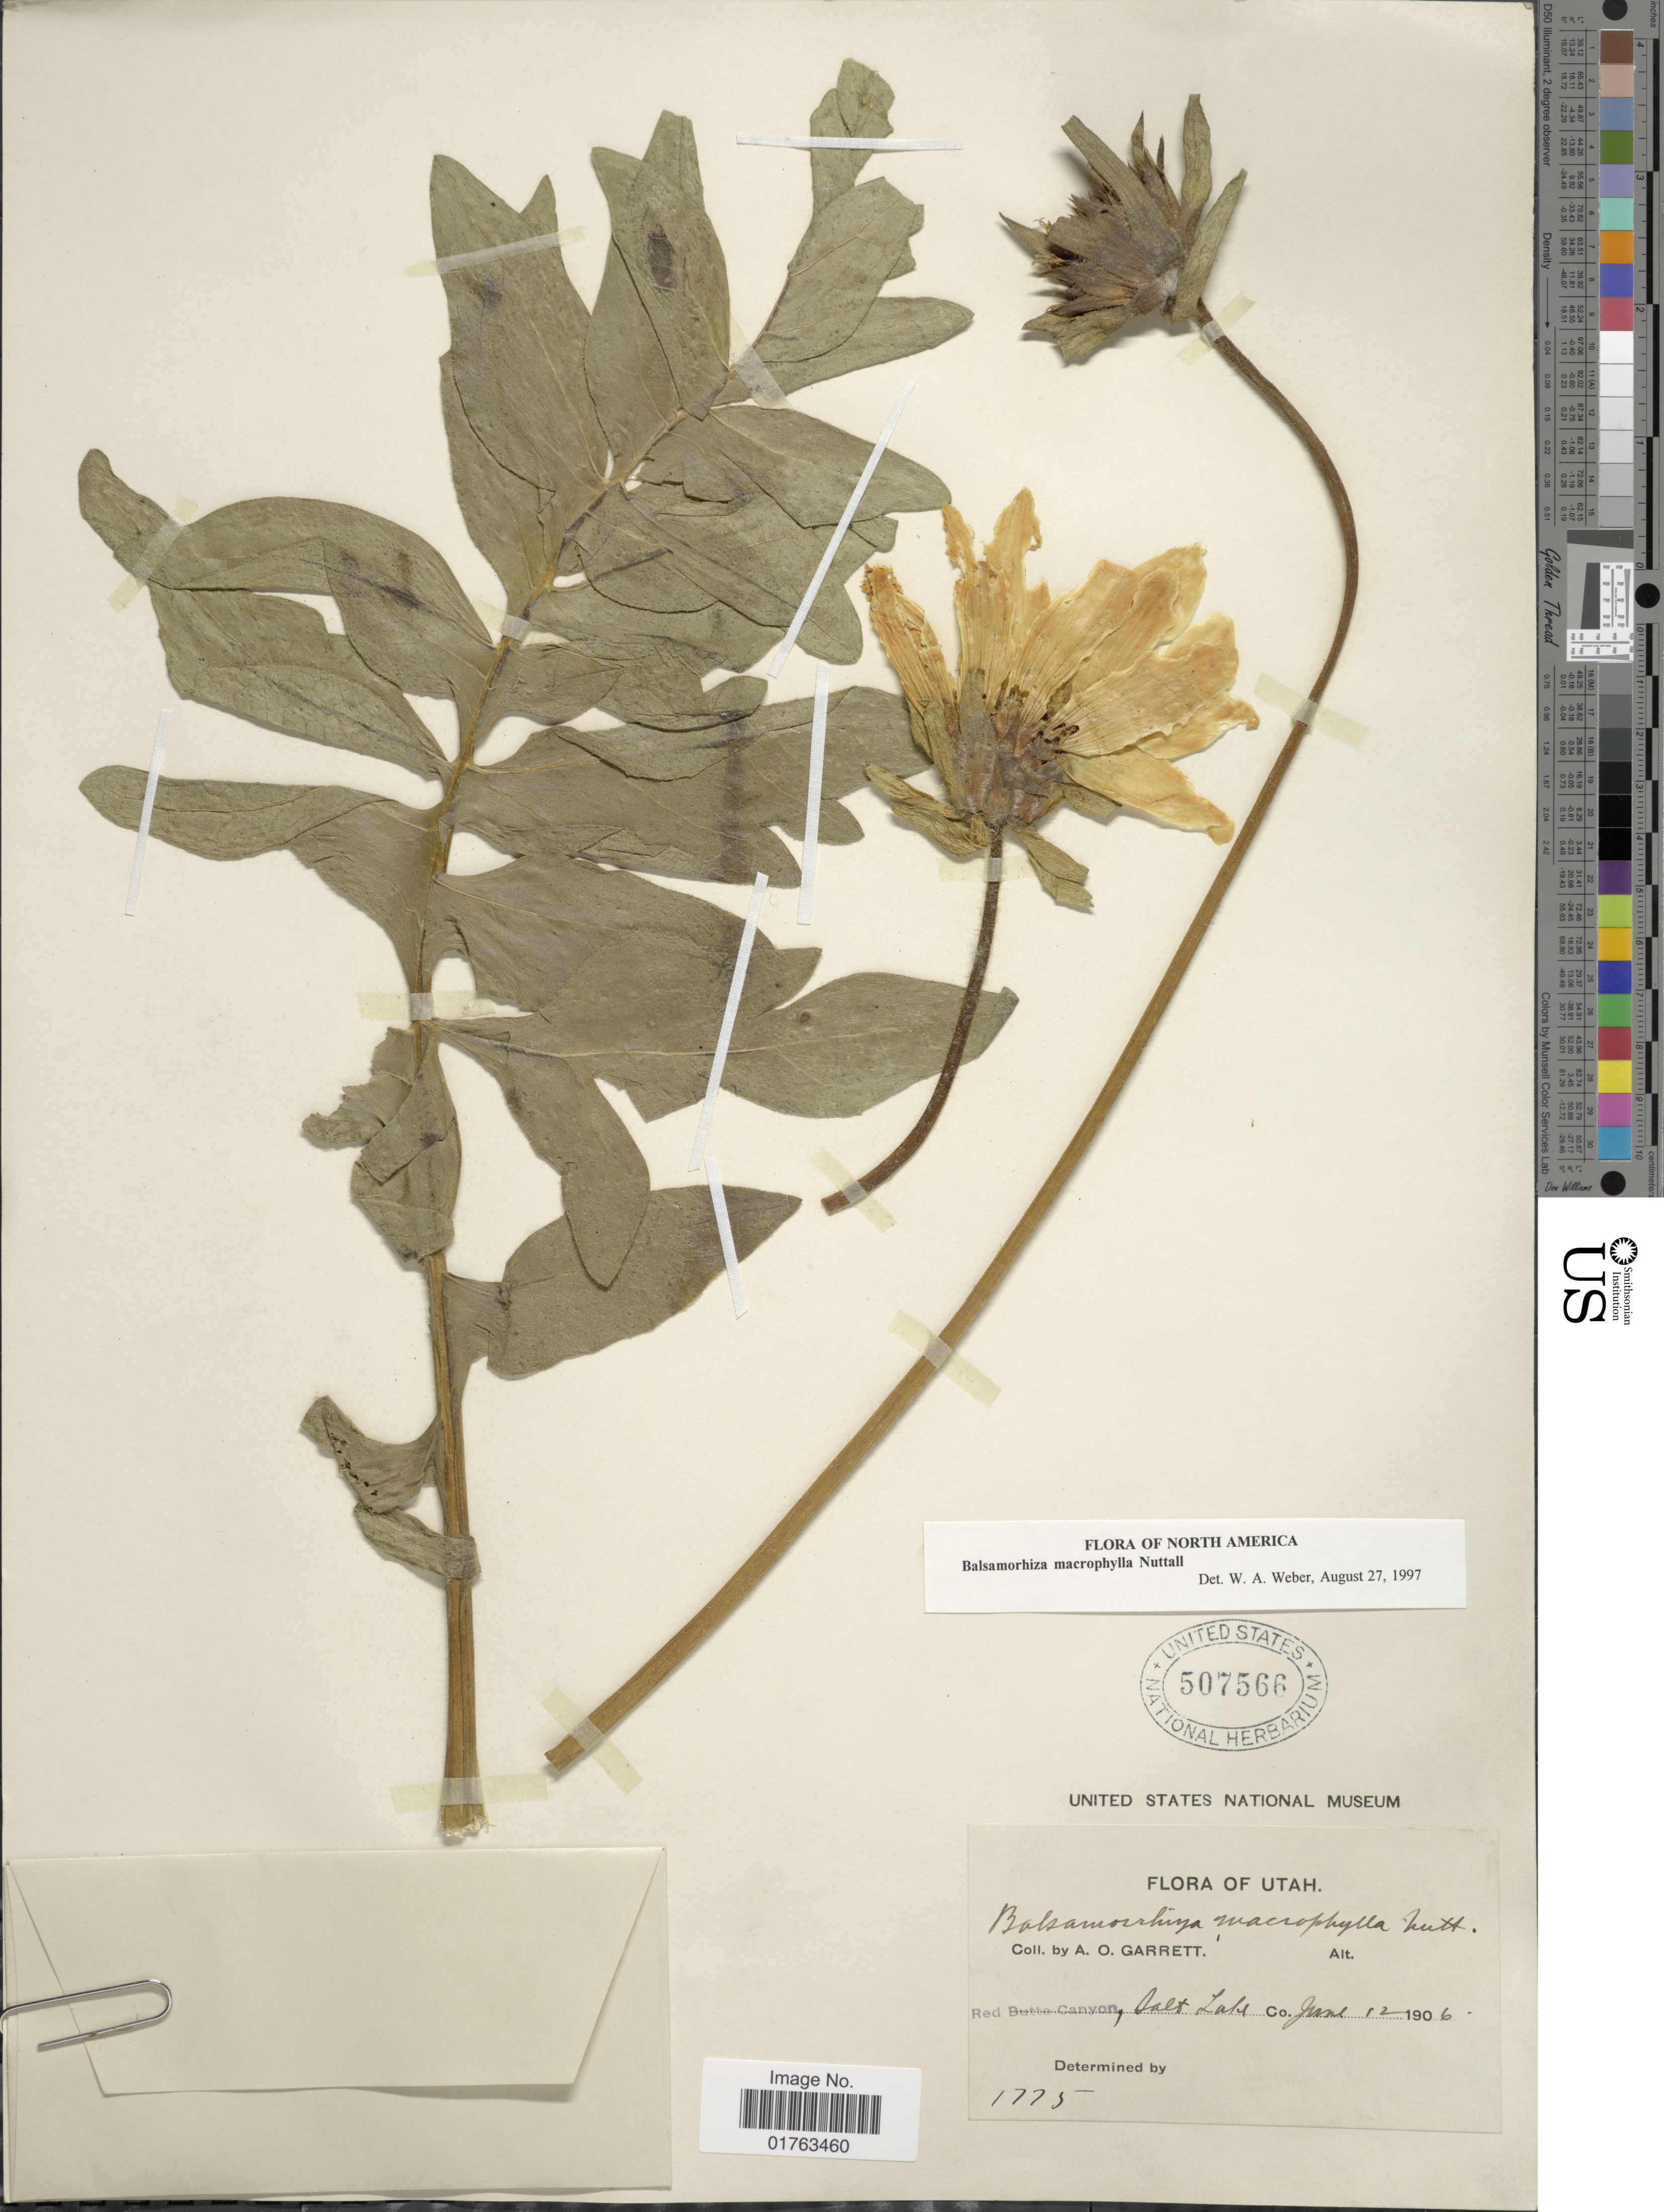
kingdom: Plantae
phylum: Tracheophyta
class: Magnoliopsida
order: Asterales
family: Asteraceae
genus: Balsamorhiza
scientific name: Balsamorhiza macrophylla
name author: Nutt.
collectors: A. O. Garrett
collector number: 1775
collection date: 1906-06-12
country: United States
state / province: Utah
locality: Red Butte Canyon, Salt Lake Co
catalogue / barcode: US 507566